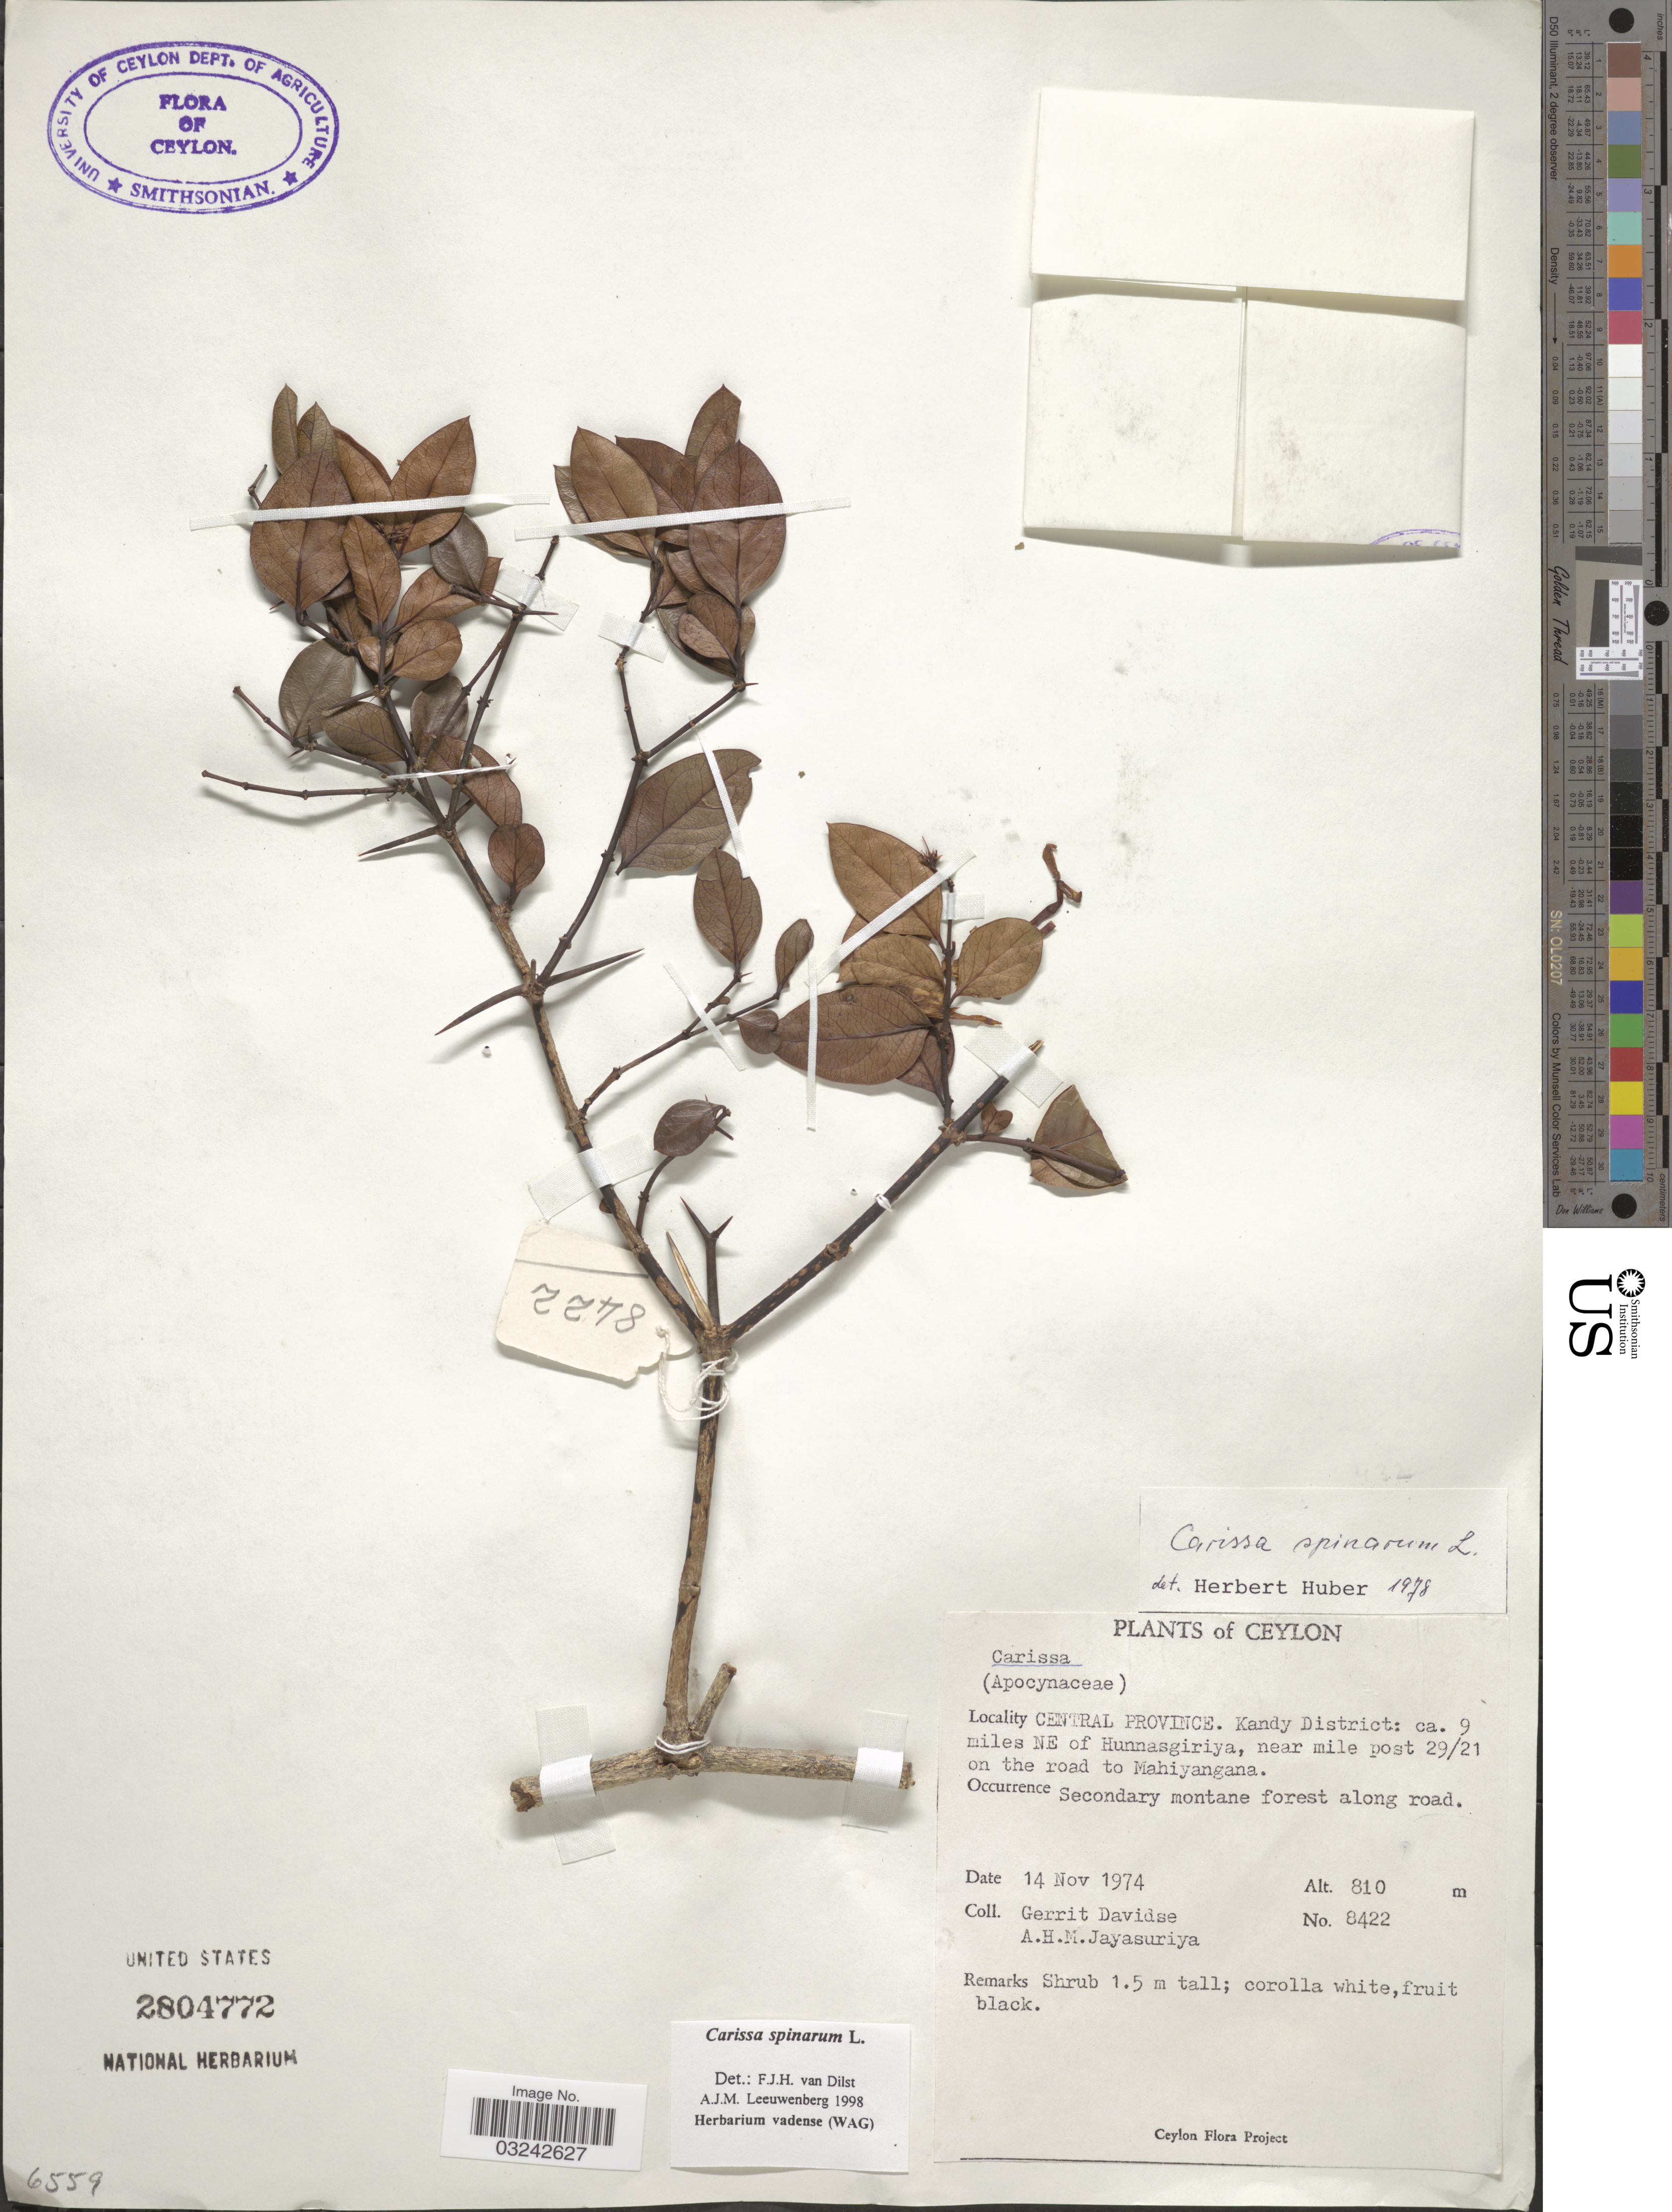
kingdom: Plantae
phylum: Tracheophyta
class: Magnoliopsida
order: Gentianales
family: Apocynaceae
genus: Carissa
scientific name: Carissa spinarum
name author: L.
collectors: G. Davidse & M. Jayasuriya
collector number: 8422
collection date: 1974-11-14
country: Sri Lanka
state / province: Central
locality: Ceylon. Kandy District: ca. 9 miles NE of Hunnasgiriya, near mile post 29/21 on the road to Mahiyangana.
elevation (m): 810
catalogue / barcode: US 2804772